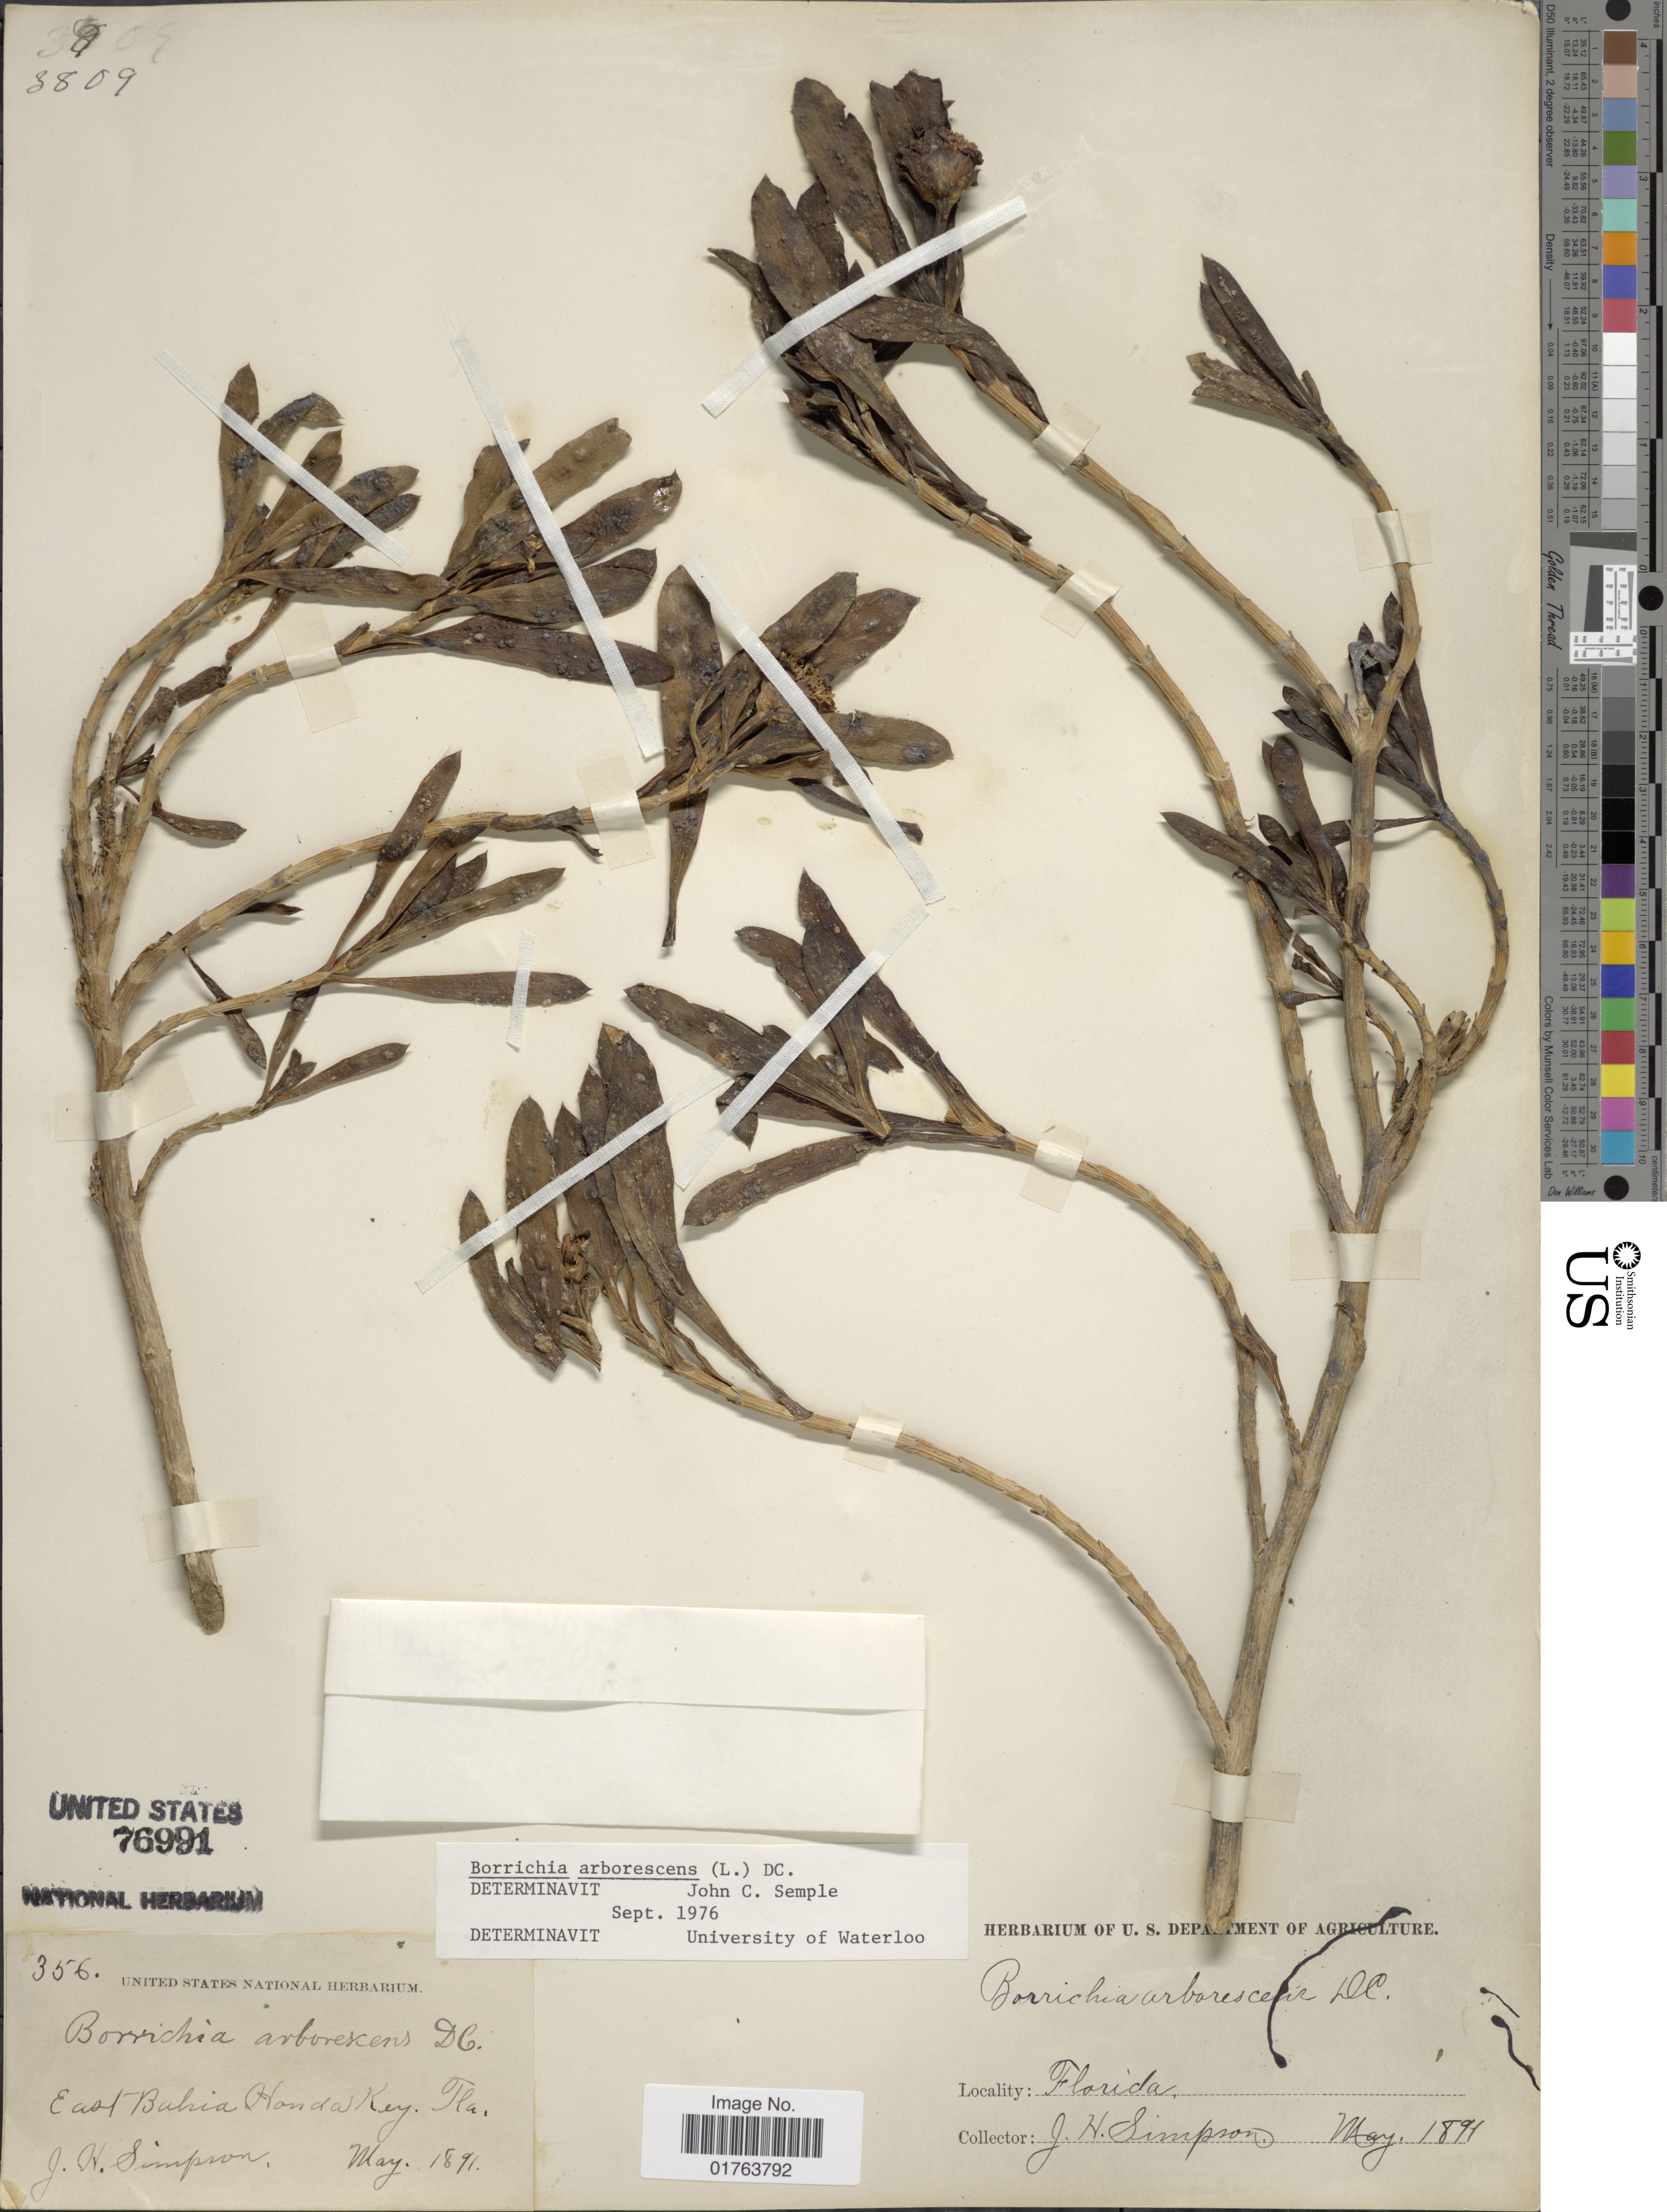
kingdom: Plantae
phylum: Tracheophyta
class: Magnoliopsida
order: Asterales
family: Asteraceae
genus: Borrichia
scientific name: Borrichia arborescens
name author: (L.) DC.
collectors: J. H. Simpson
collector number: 356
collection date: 1891-05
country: United States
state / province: Florida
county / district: Monroe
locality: East Bahia Hondas Key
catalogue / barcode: US 76991